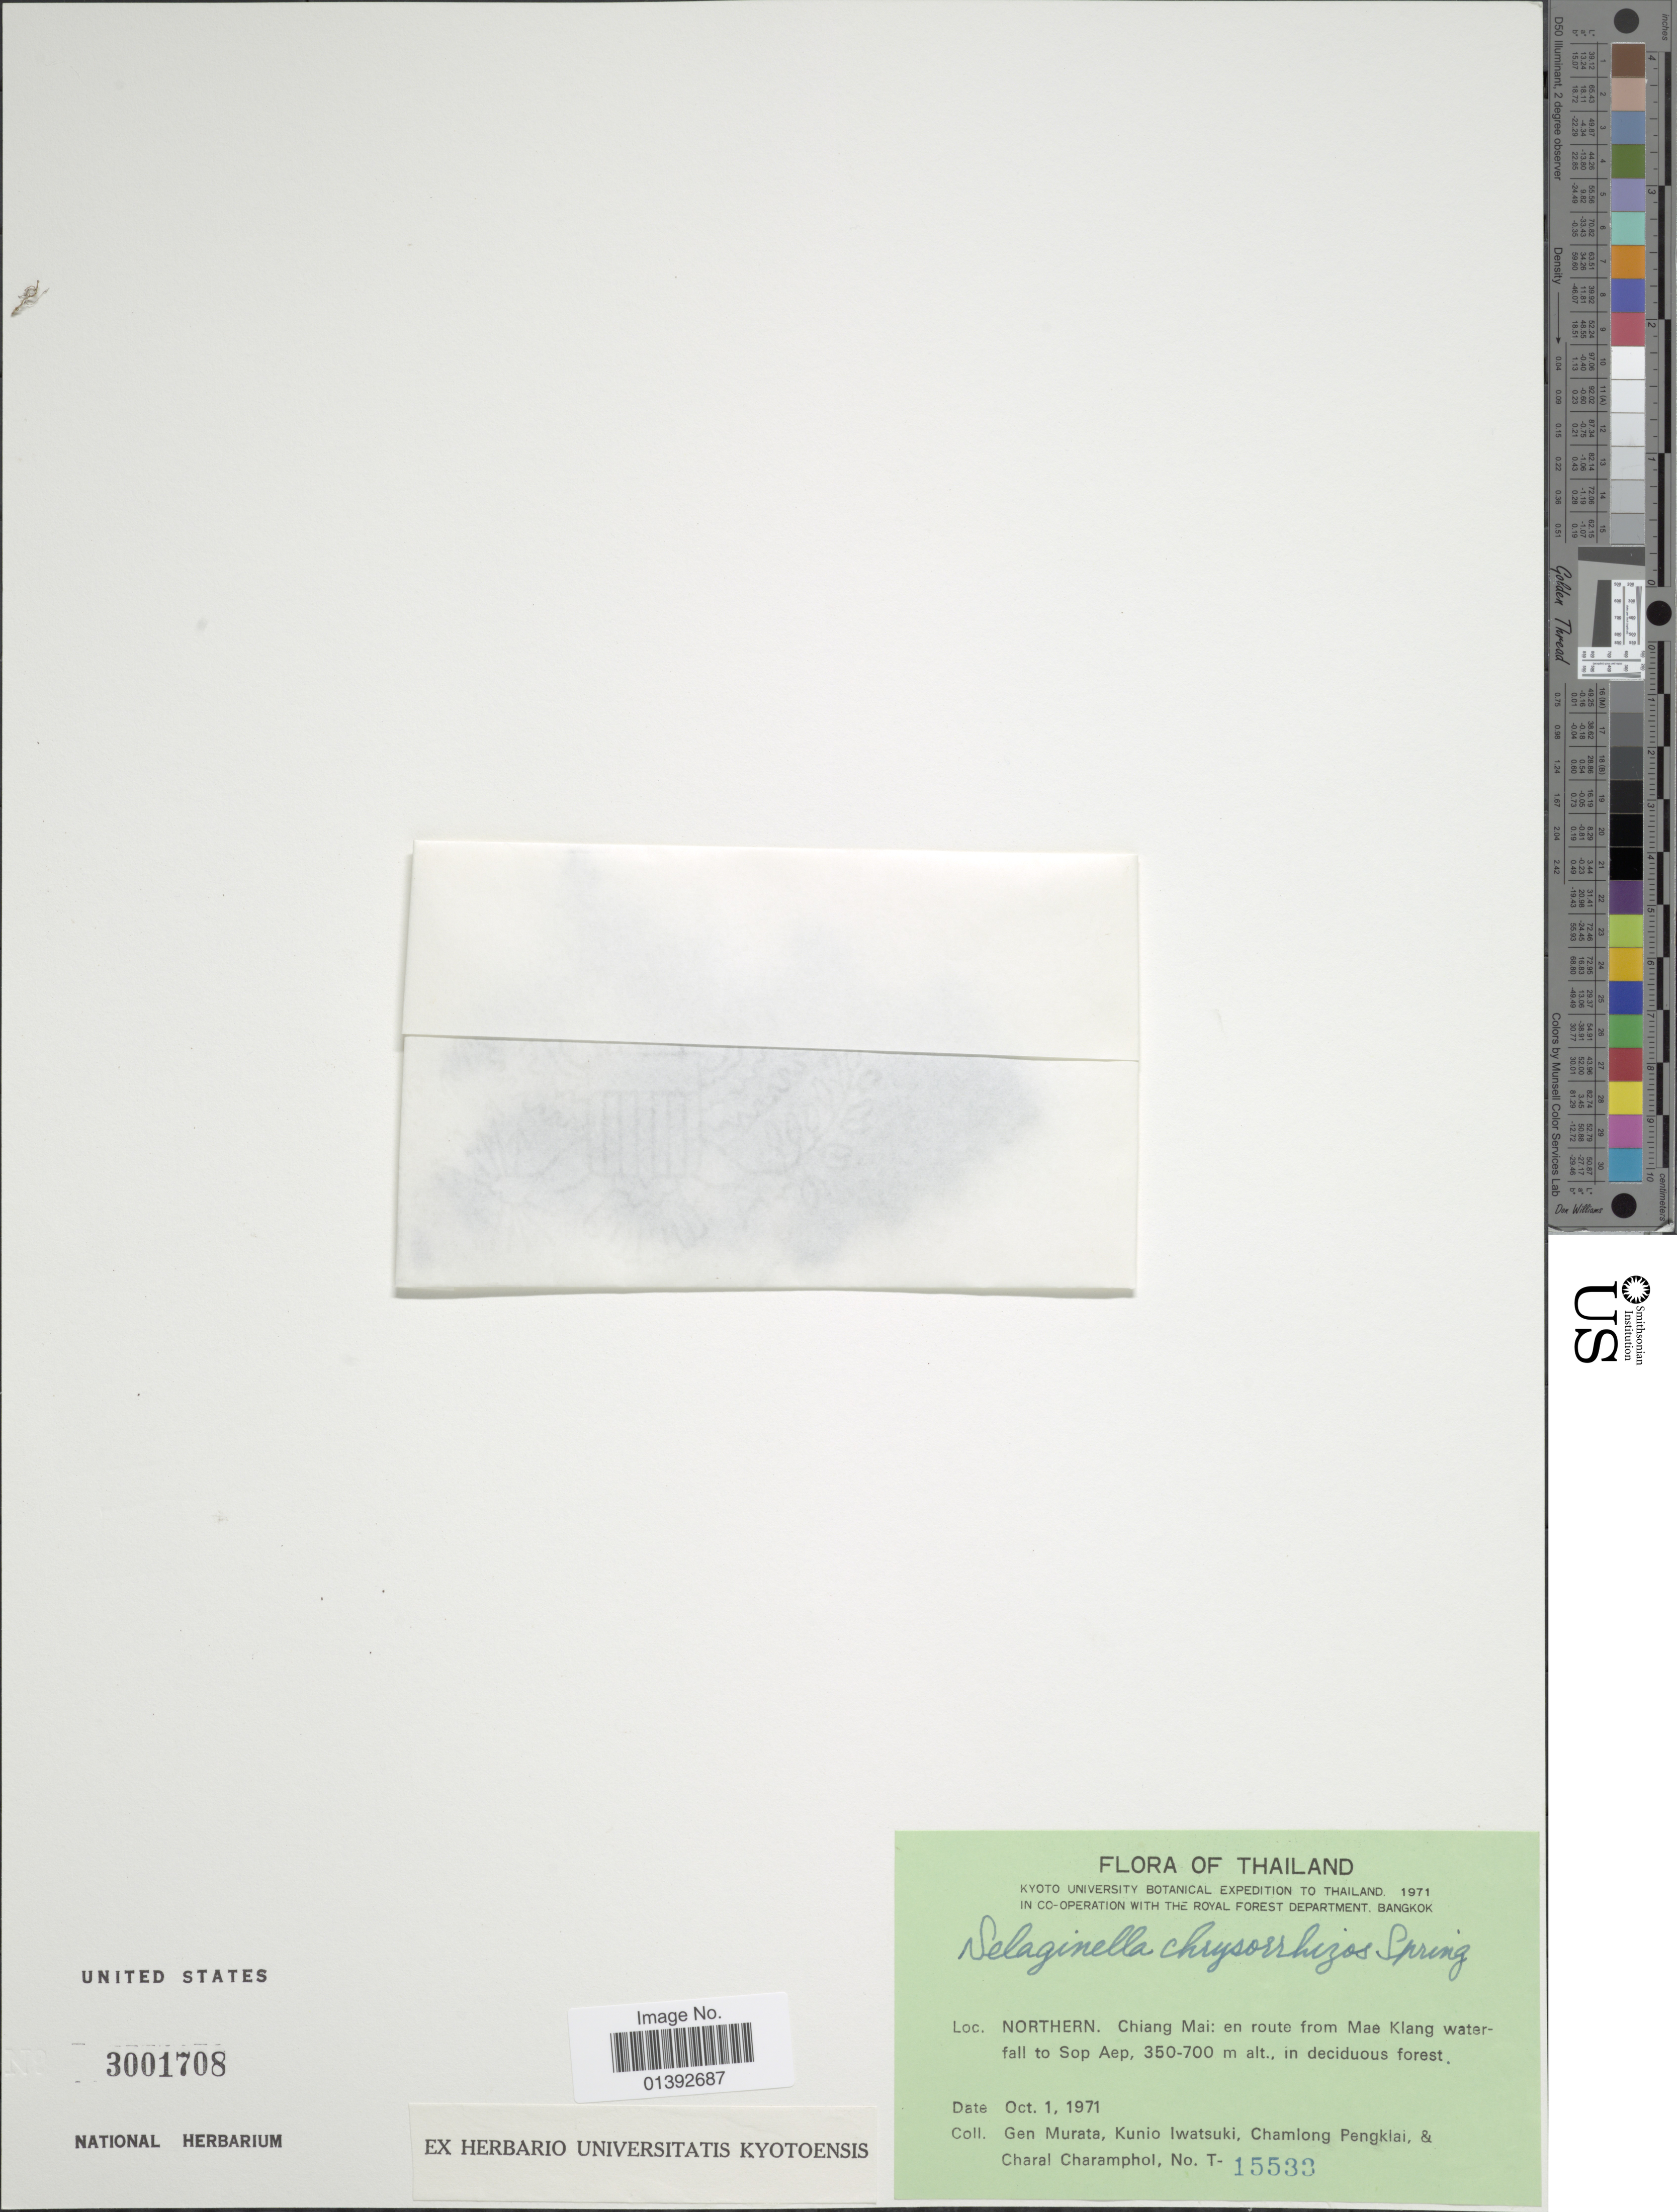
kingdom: Plantae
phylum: Tracheophyta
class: Lycopodiopsida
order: Selaginellales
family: Selaginellaceae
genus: Selaginella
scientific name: Selaginella chrysorrhizos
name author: Spring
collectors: G. Murata, K. Iwatsuki, C. Pengklai & C. Charamphol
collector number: T-15533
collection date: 1971-10-01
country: Thailand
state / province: Chiang Mai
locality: Northern, en route from Mae Klang waterfall to Sop Aep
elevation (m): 350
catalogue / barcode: US 3001708